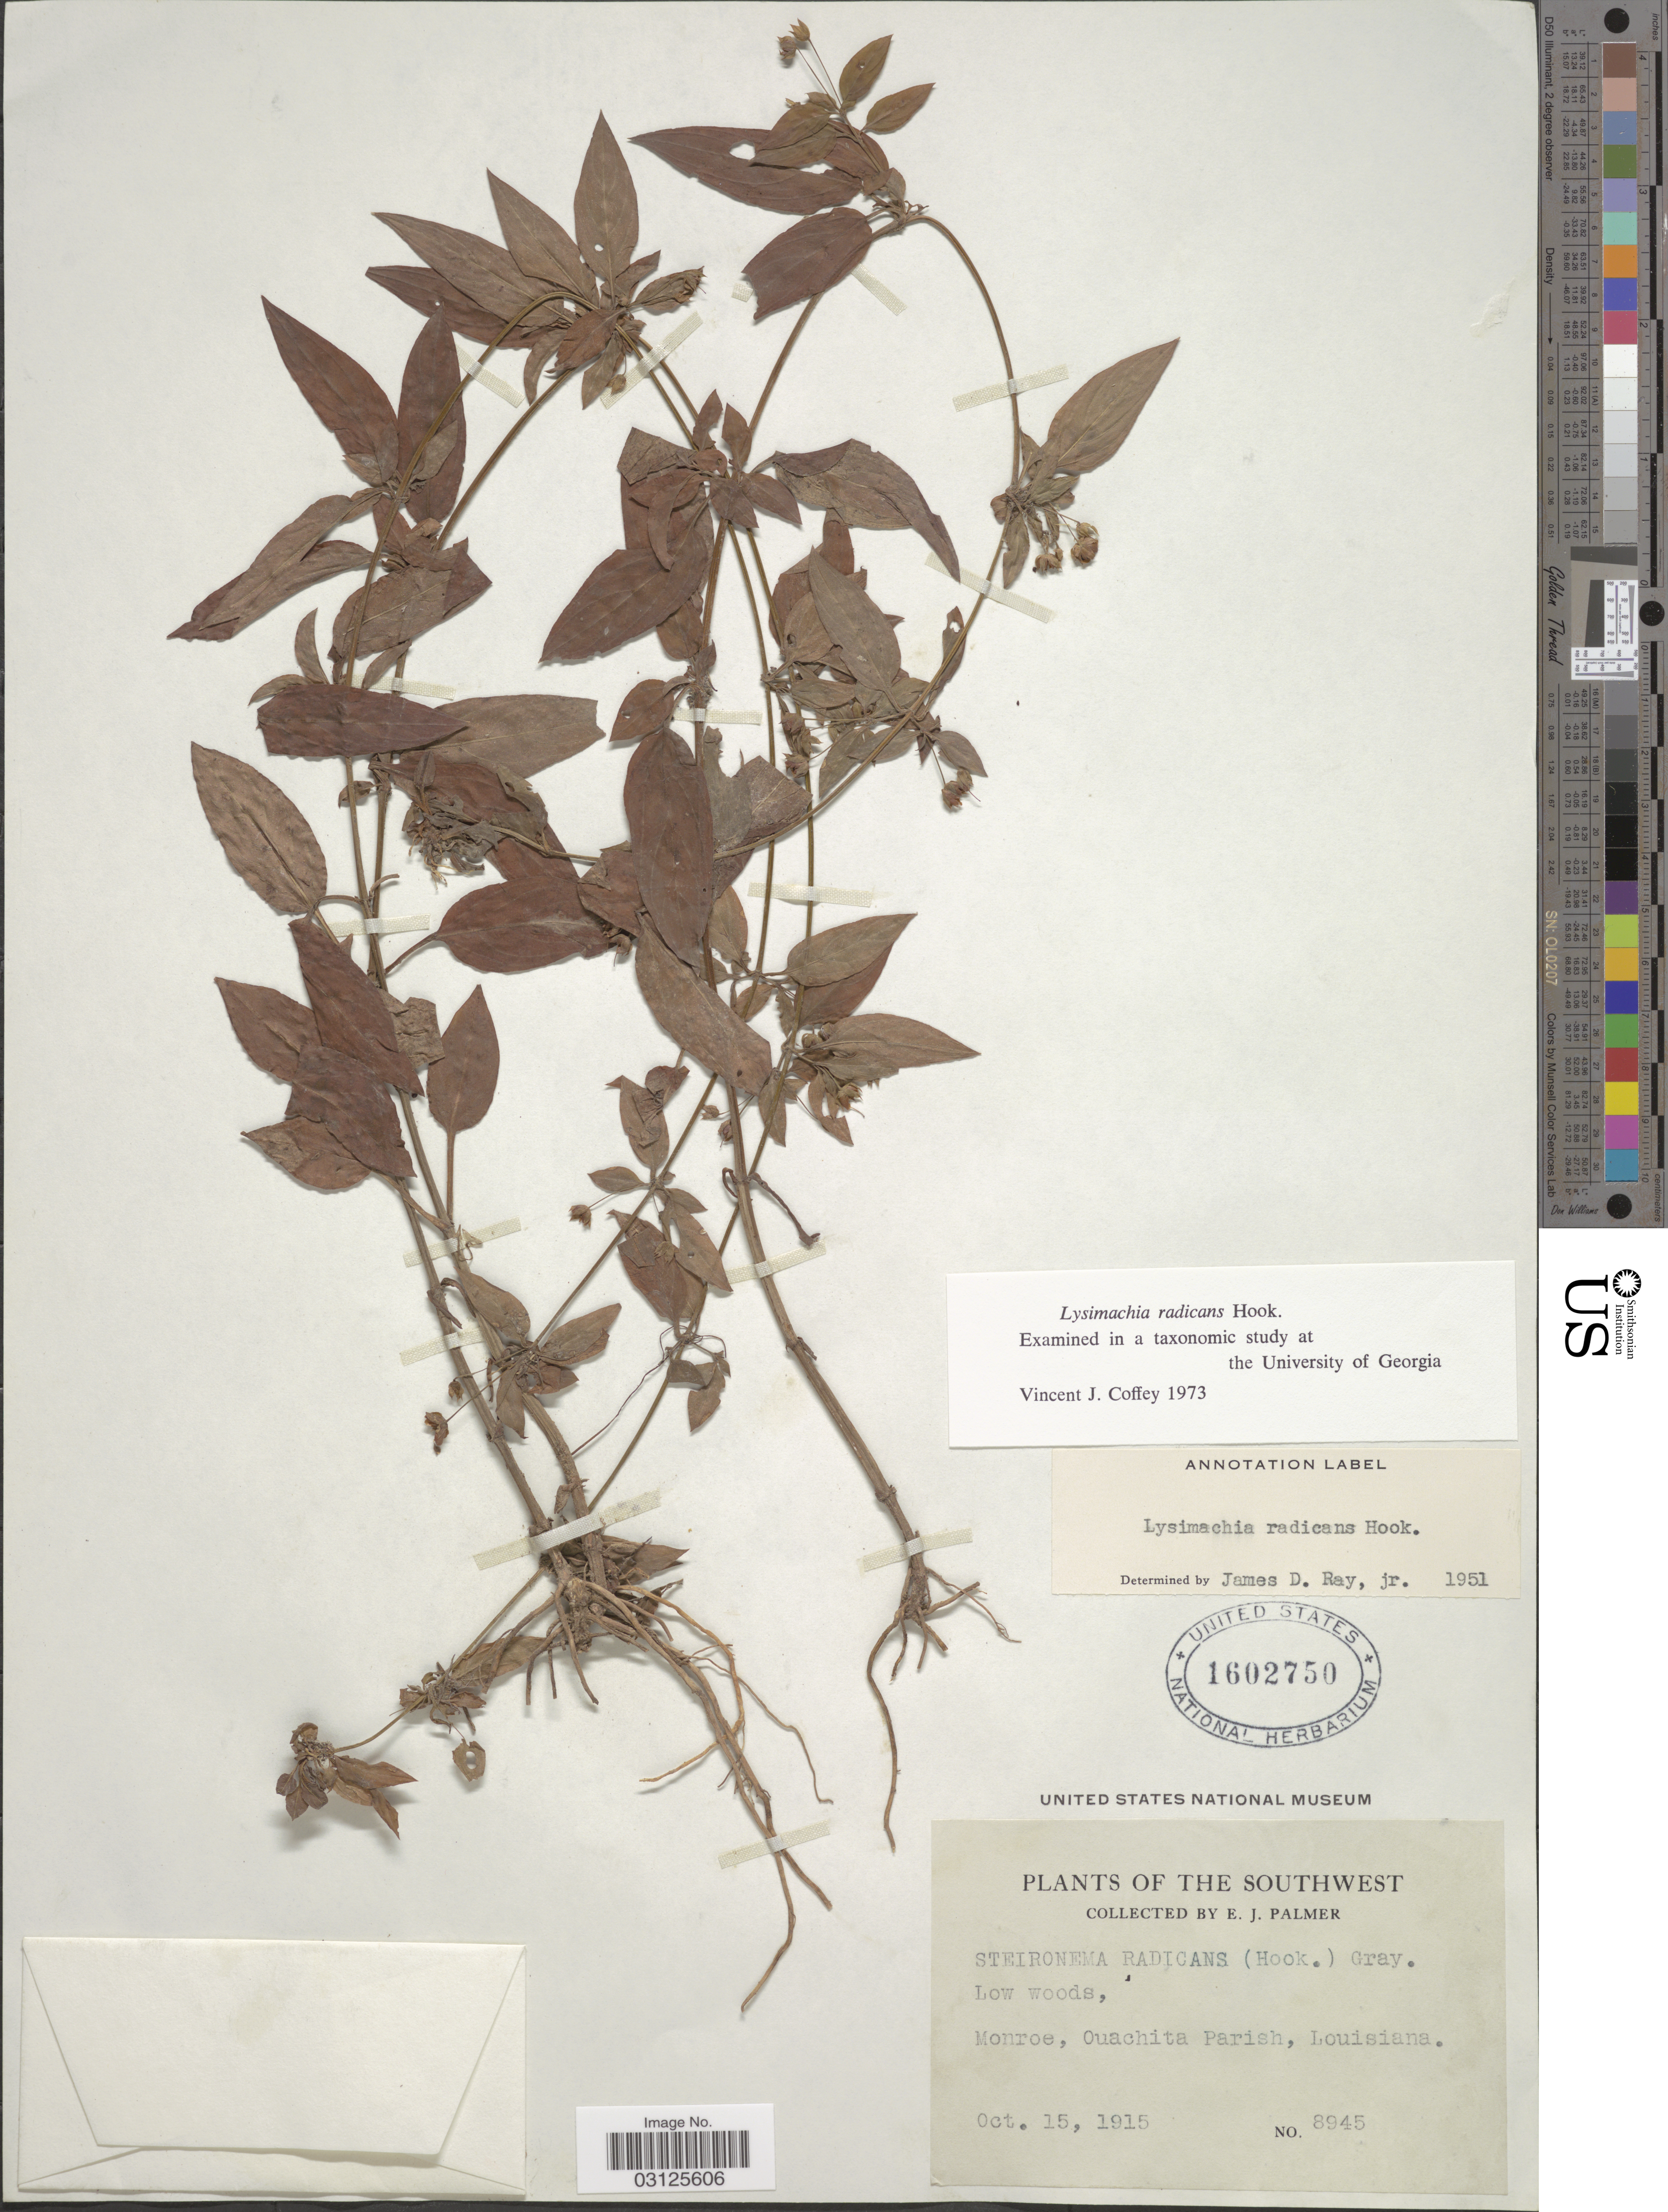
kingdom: Plantae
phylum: Tracheophyta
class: Magnoliopsida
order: Ericales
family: Primulaceae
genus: Lysimachia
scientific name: Lysimachia radicans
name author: Hook.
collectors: E. J. Palmer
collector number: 8945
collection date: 1915-10-15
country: United States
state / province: Louisiana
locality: Monroe, Ouachita Parish.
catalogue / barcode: US 1602750